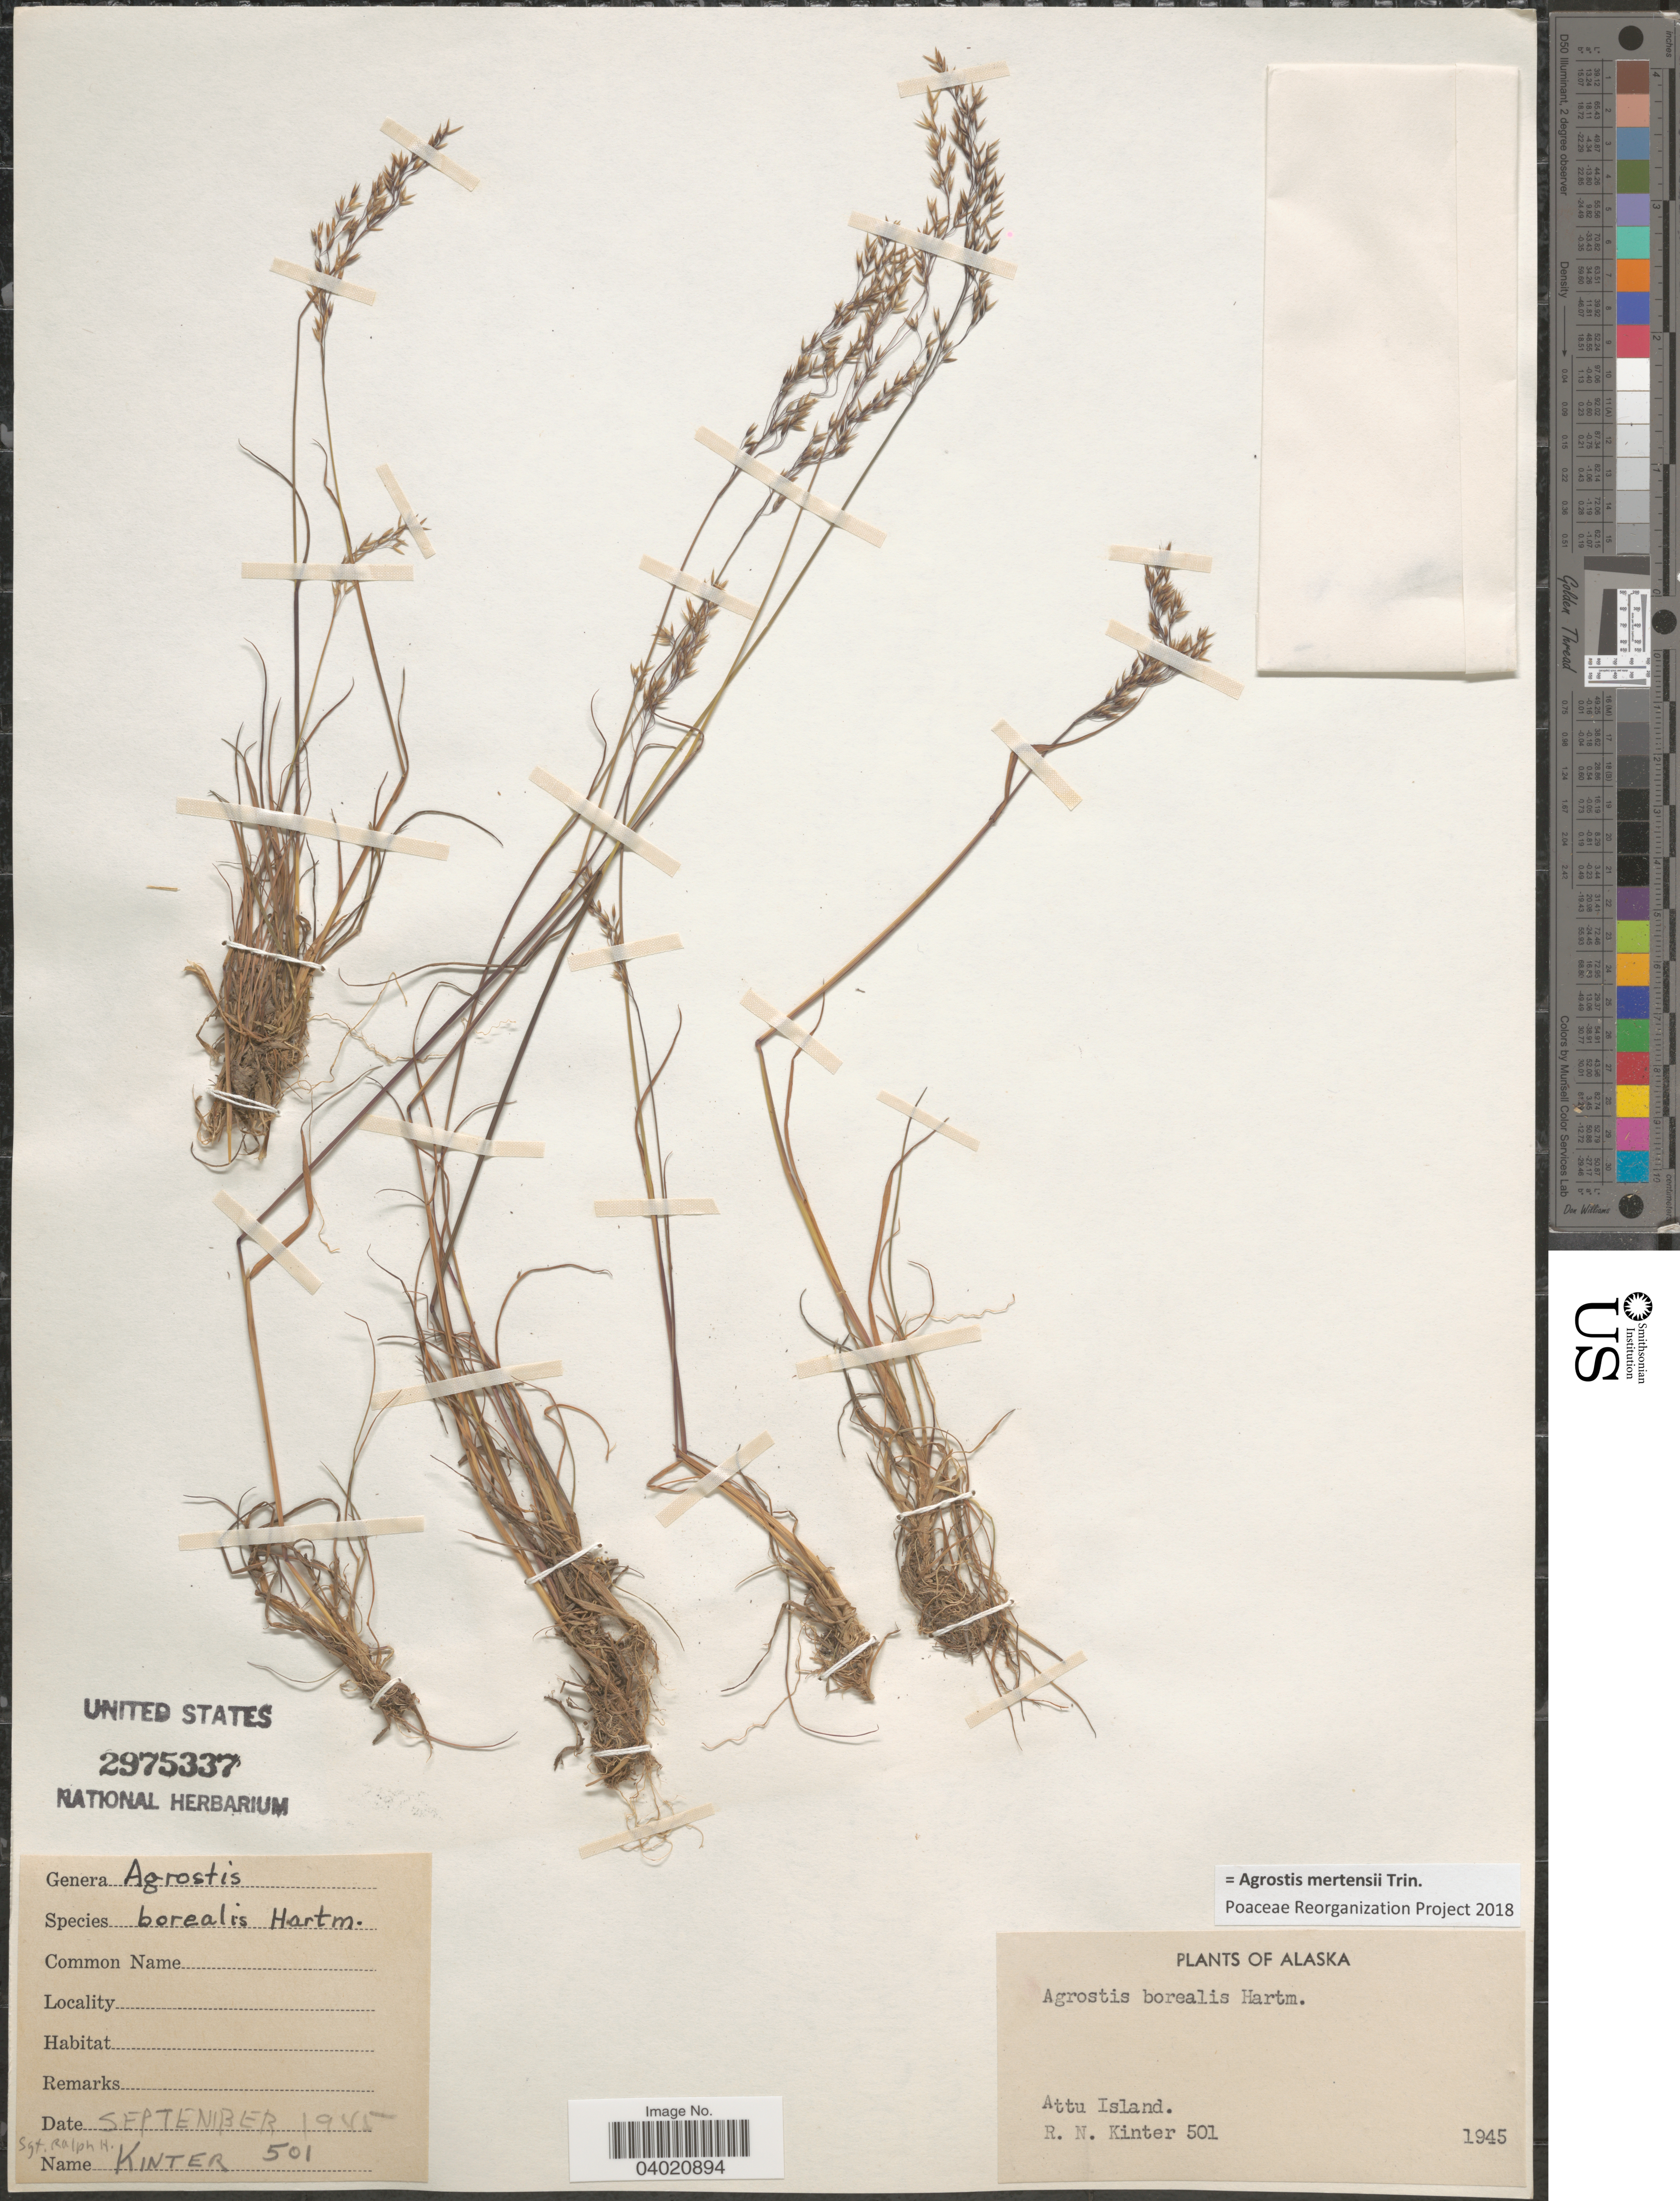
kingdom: Plantae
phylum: Tracheophyta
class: Liliopsida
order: Poales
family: Poaceae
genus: Agrostis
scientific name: Agrostis mertensii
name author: Trin.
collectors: R. Kinter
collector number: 501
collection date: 1945-09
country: United States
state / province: Alaska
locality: Attu Island.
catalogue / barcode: US 2975337